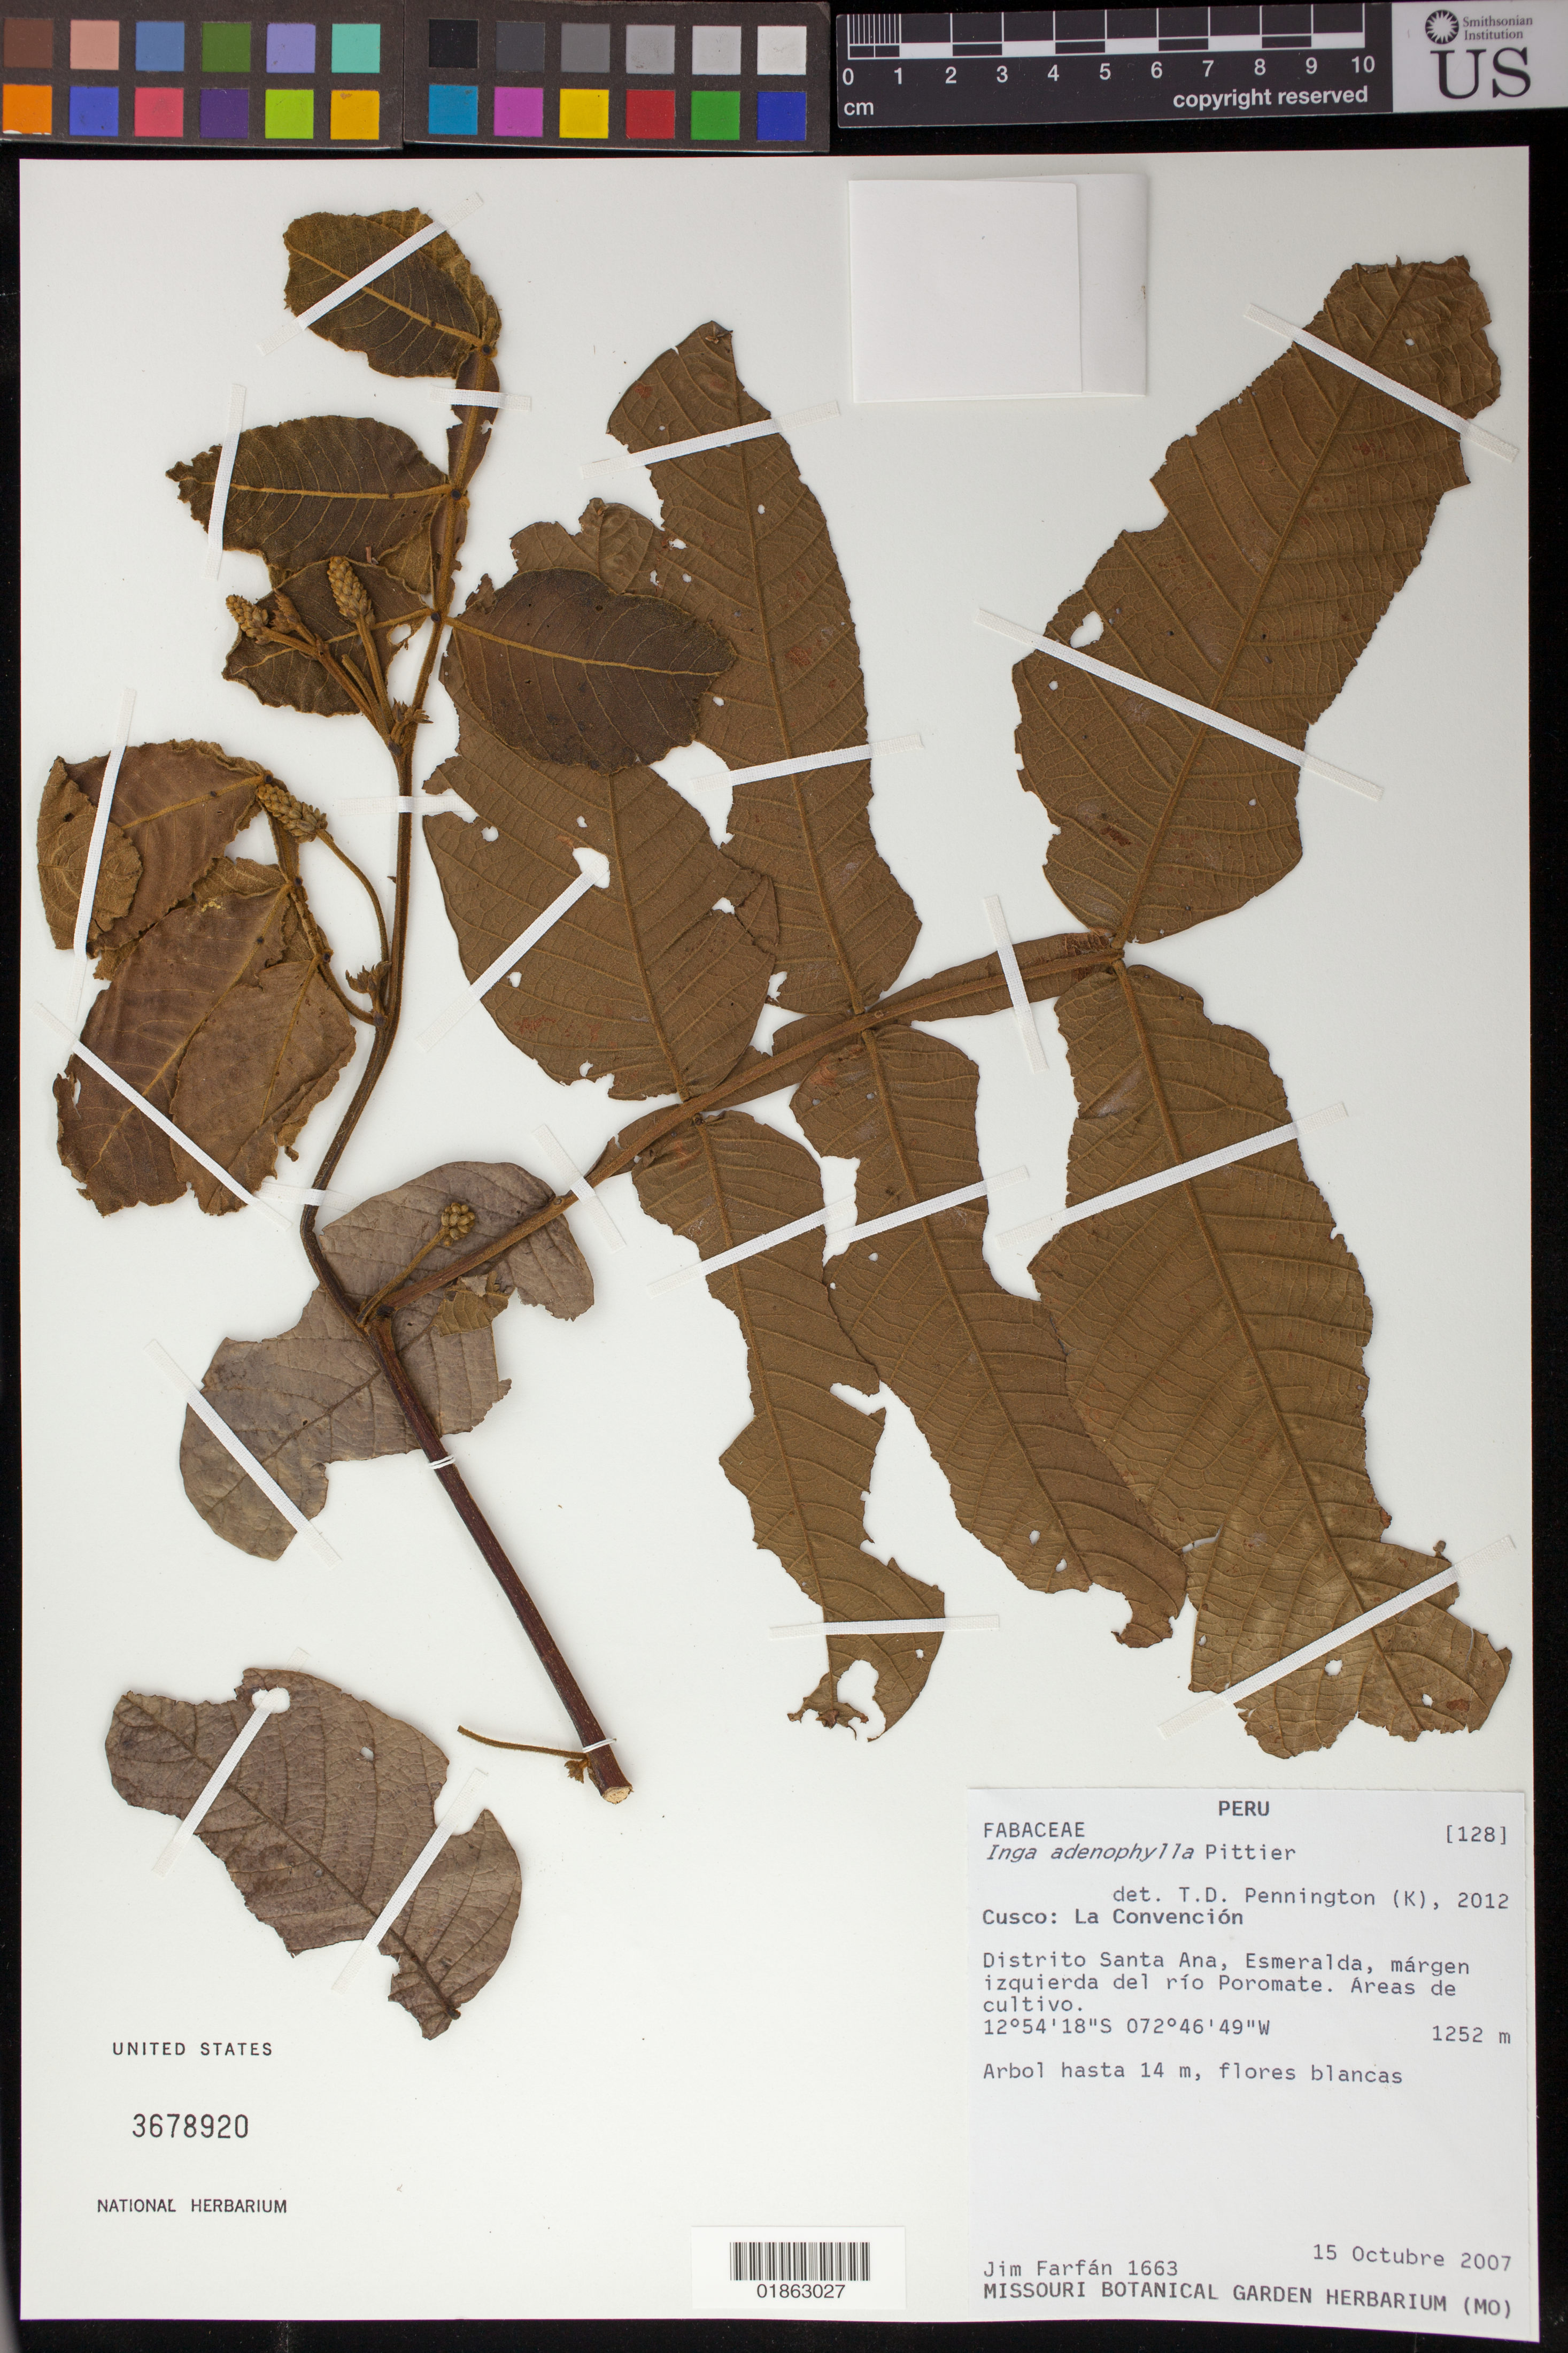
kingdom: Plantae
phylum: Tracheophyta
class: Magnoliopsida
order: Fabales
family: Fabaceae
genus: Inga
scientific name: Inga adenophylla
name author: Pittier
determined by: Pennington, T. D., (K)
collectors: J. Farfán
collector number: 1663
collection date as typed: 15 Octubre 2007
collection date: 2007-10-15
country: Peru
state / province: Cusco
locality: La Convención, Distrito Santa Ana, Esmeralda, margen izquierda del rio Poromate.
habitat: Areas de cultivo.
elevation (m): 1252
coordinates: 12 54 18 S, 72 46 49 W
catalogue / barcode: US 3678920